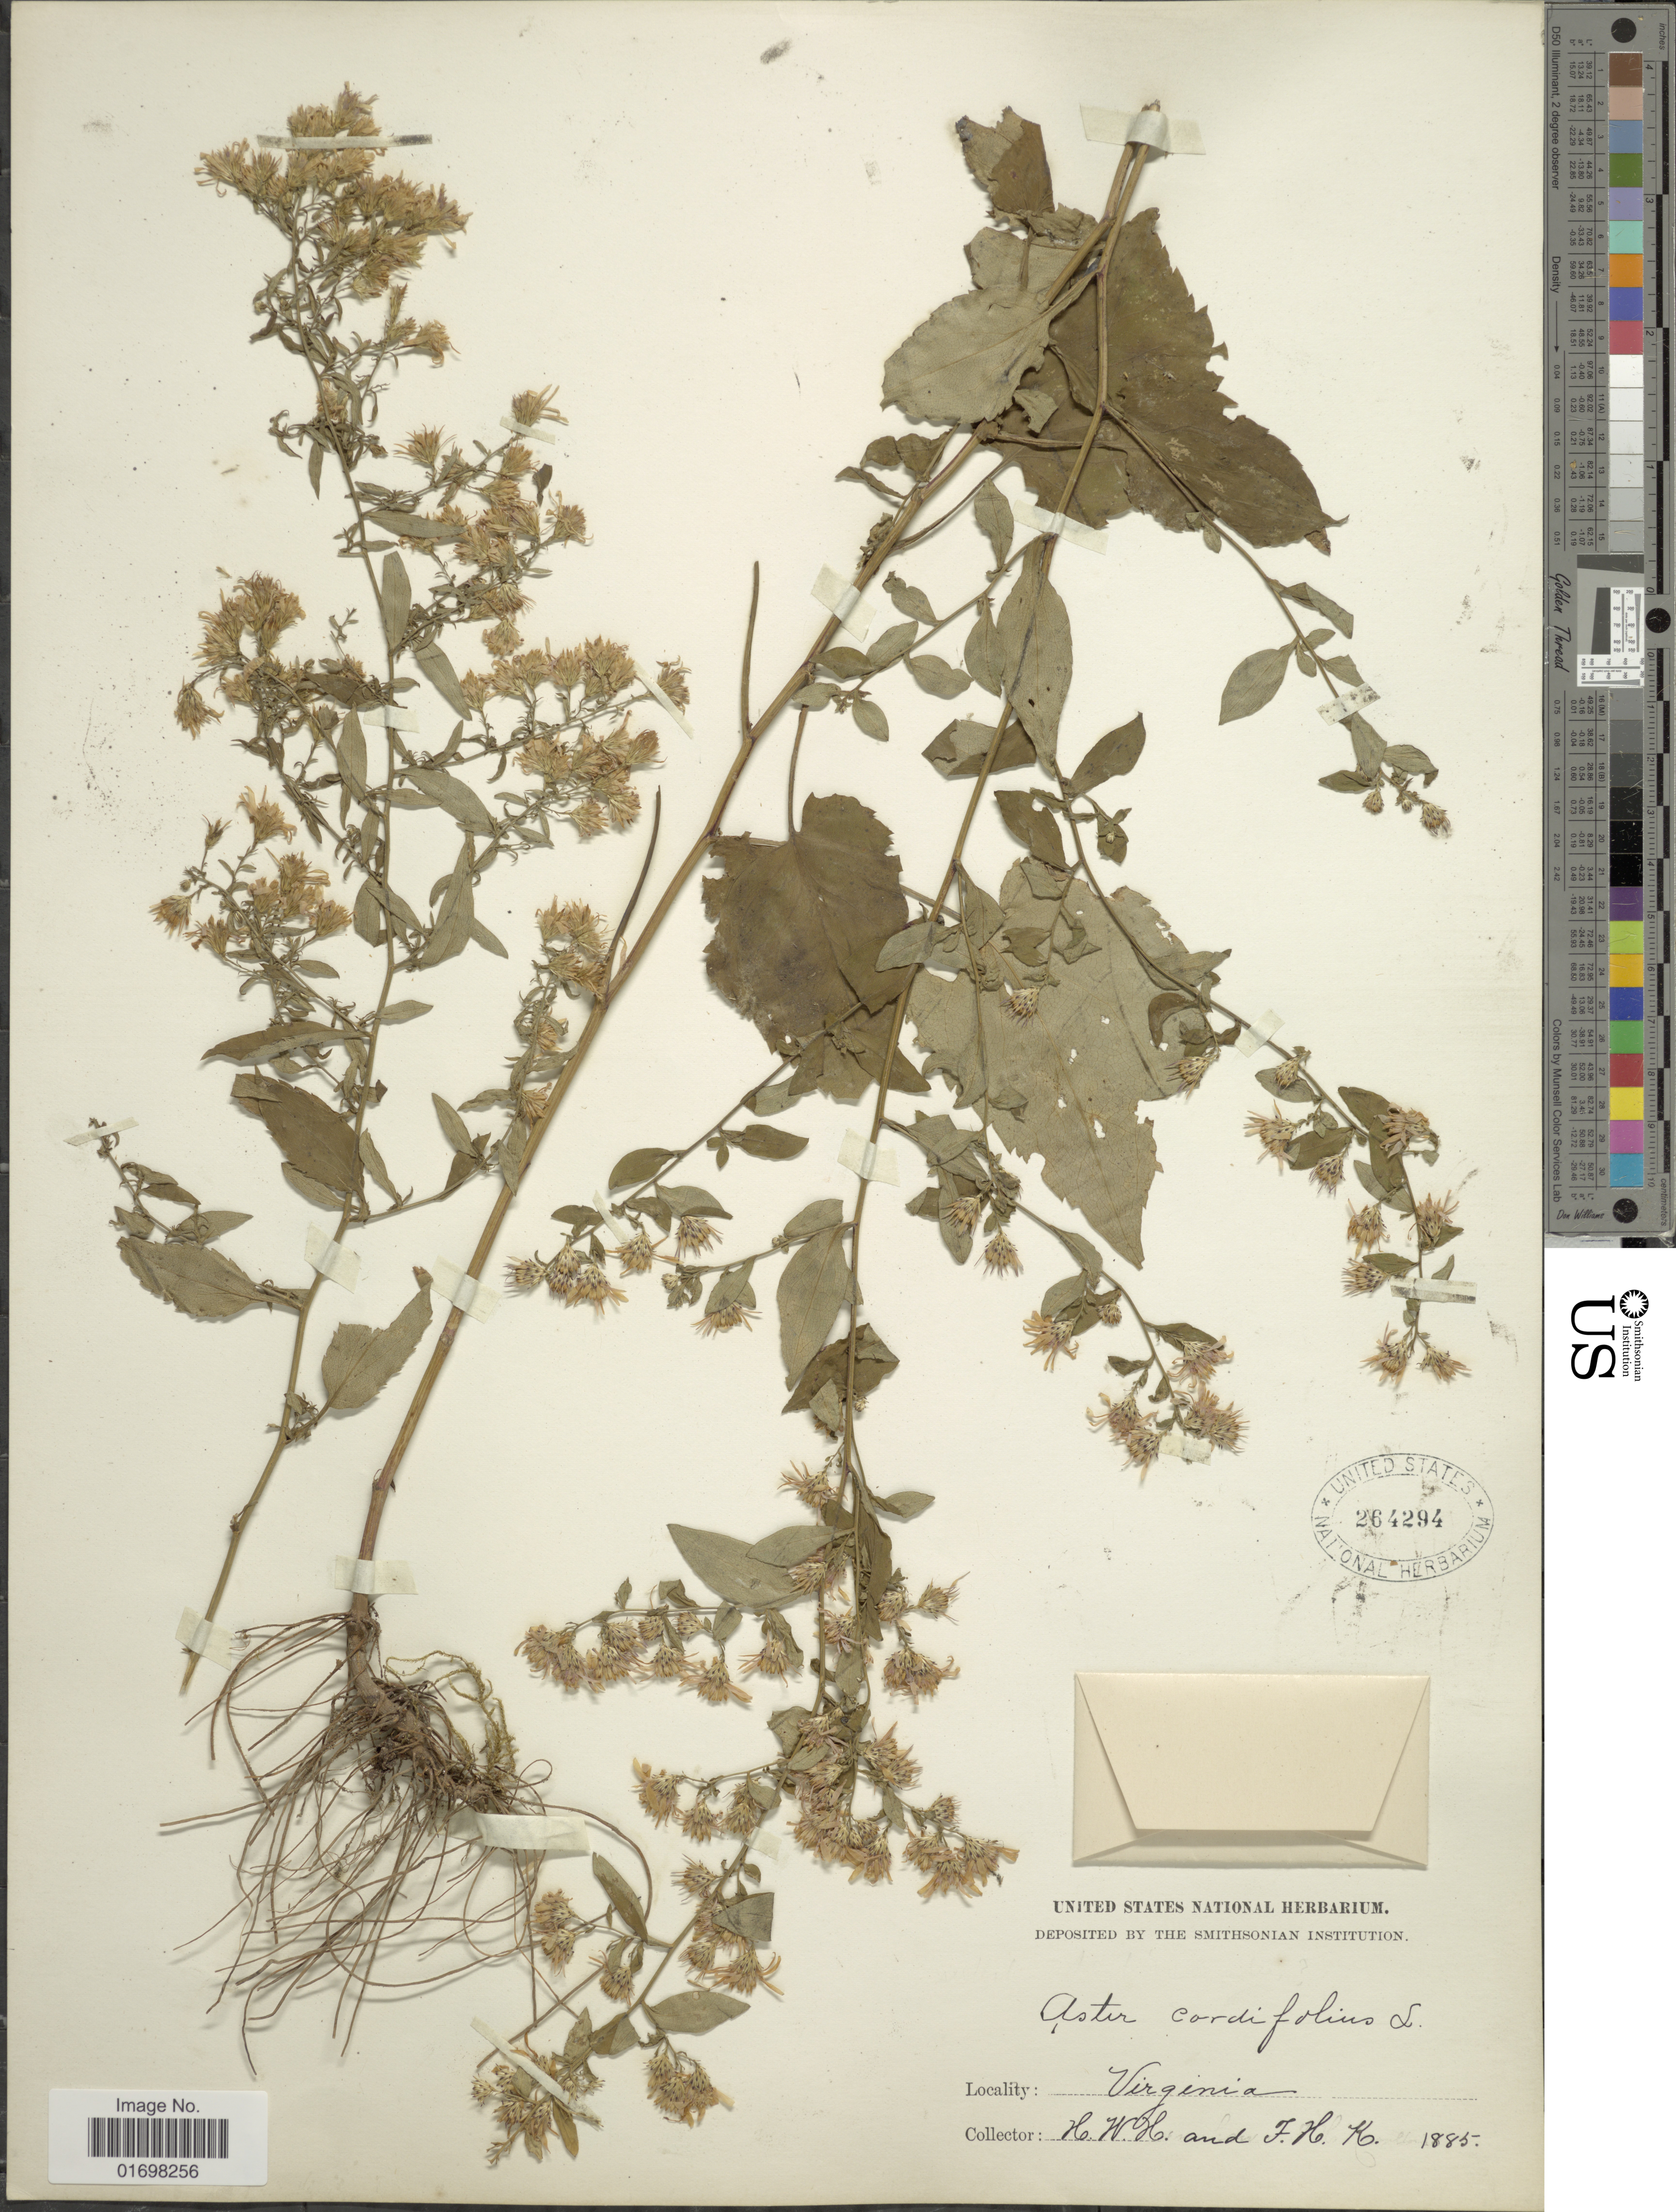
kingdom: Plantae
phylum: Tracheophyta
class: Magnoliopsida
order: Asterales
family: Asteraceae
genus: Symphyotrichum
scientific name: Symphyotrichum cordifolium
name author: (L.) G.L. Nesom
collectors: H. W. H. & F. H. K.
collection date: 1885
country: United States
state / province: Virginia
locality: Virginia.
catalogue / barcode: US 264294